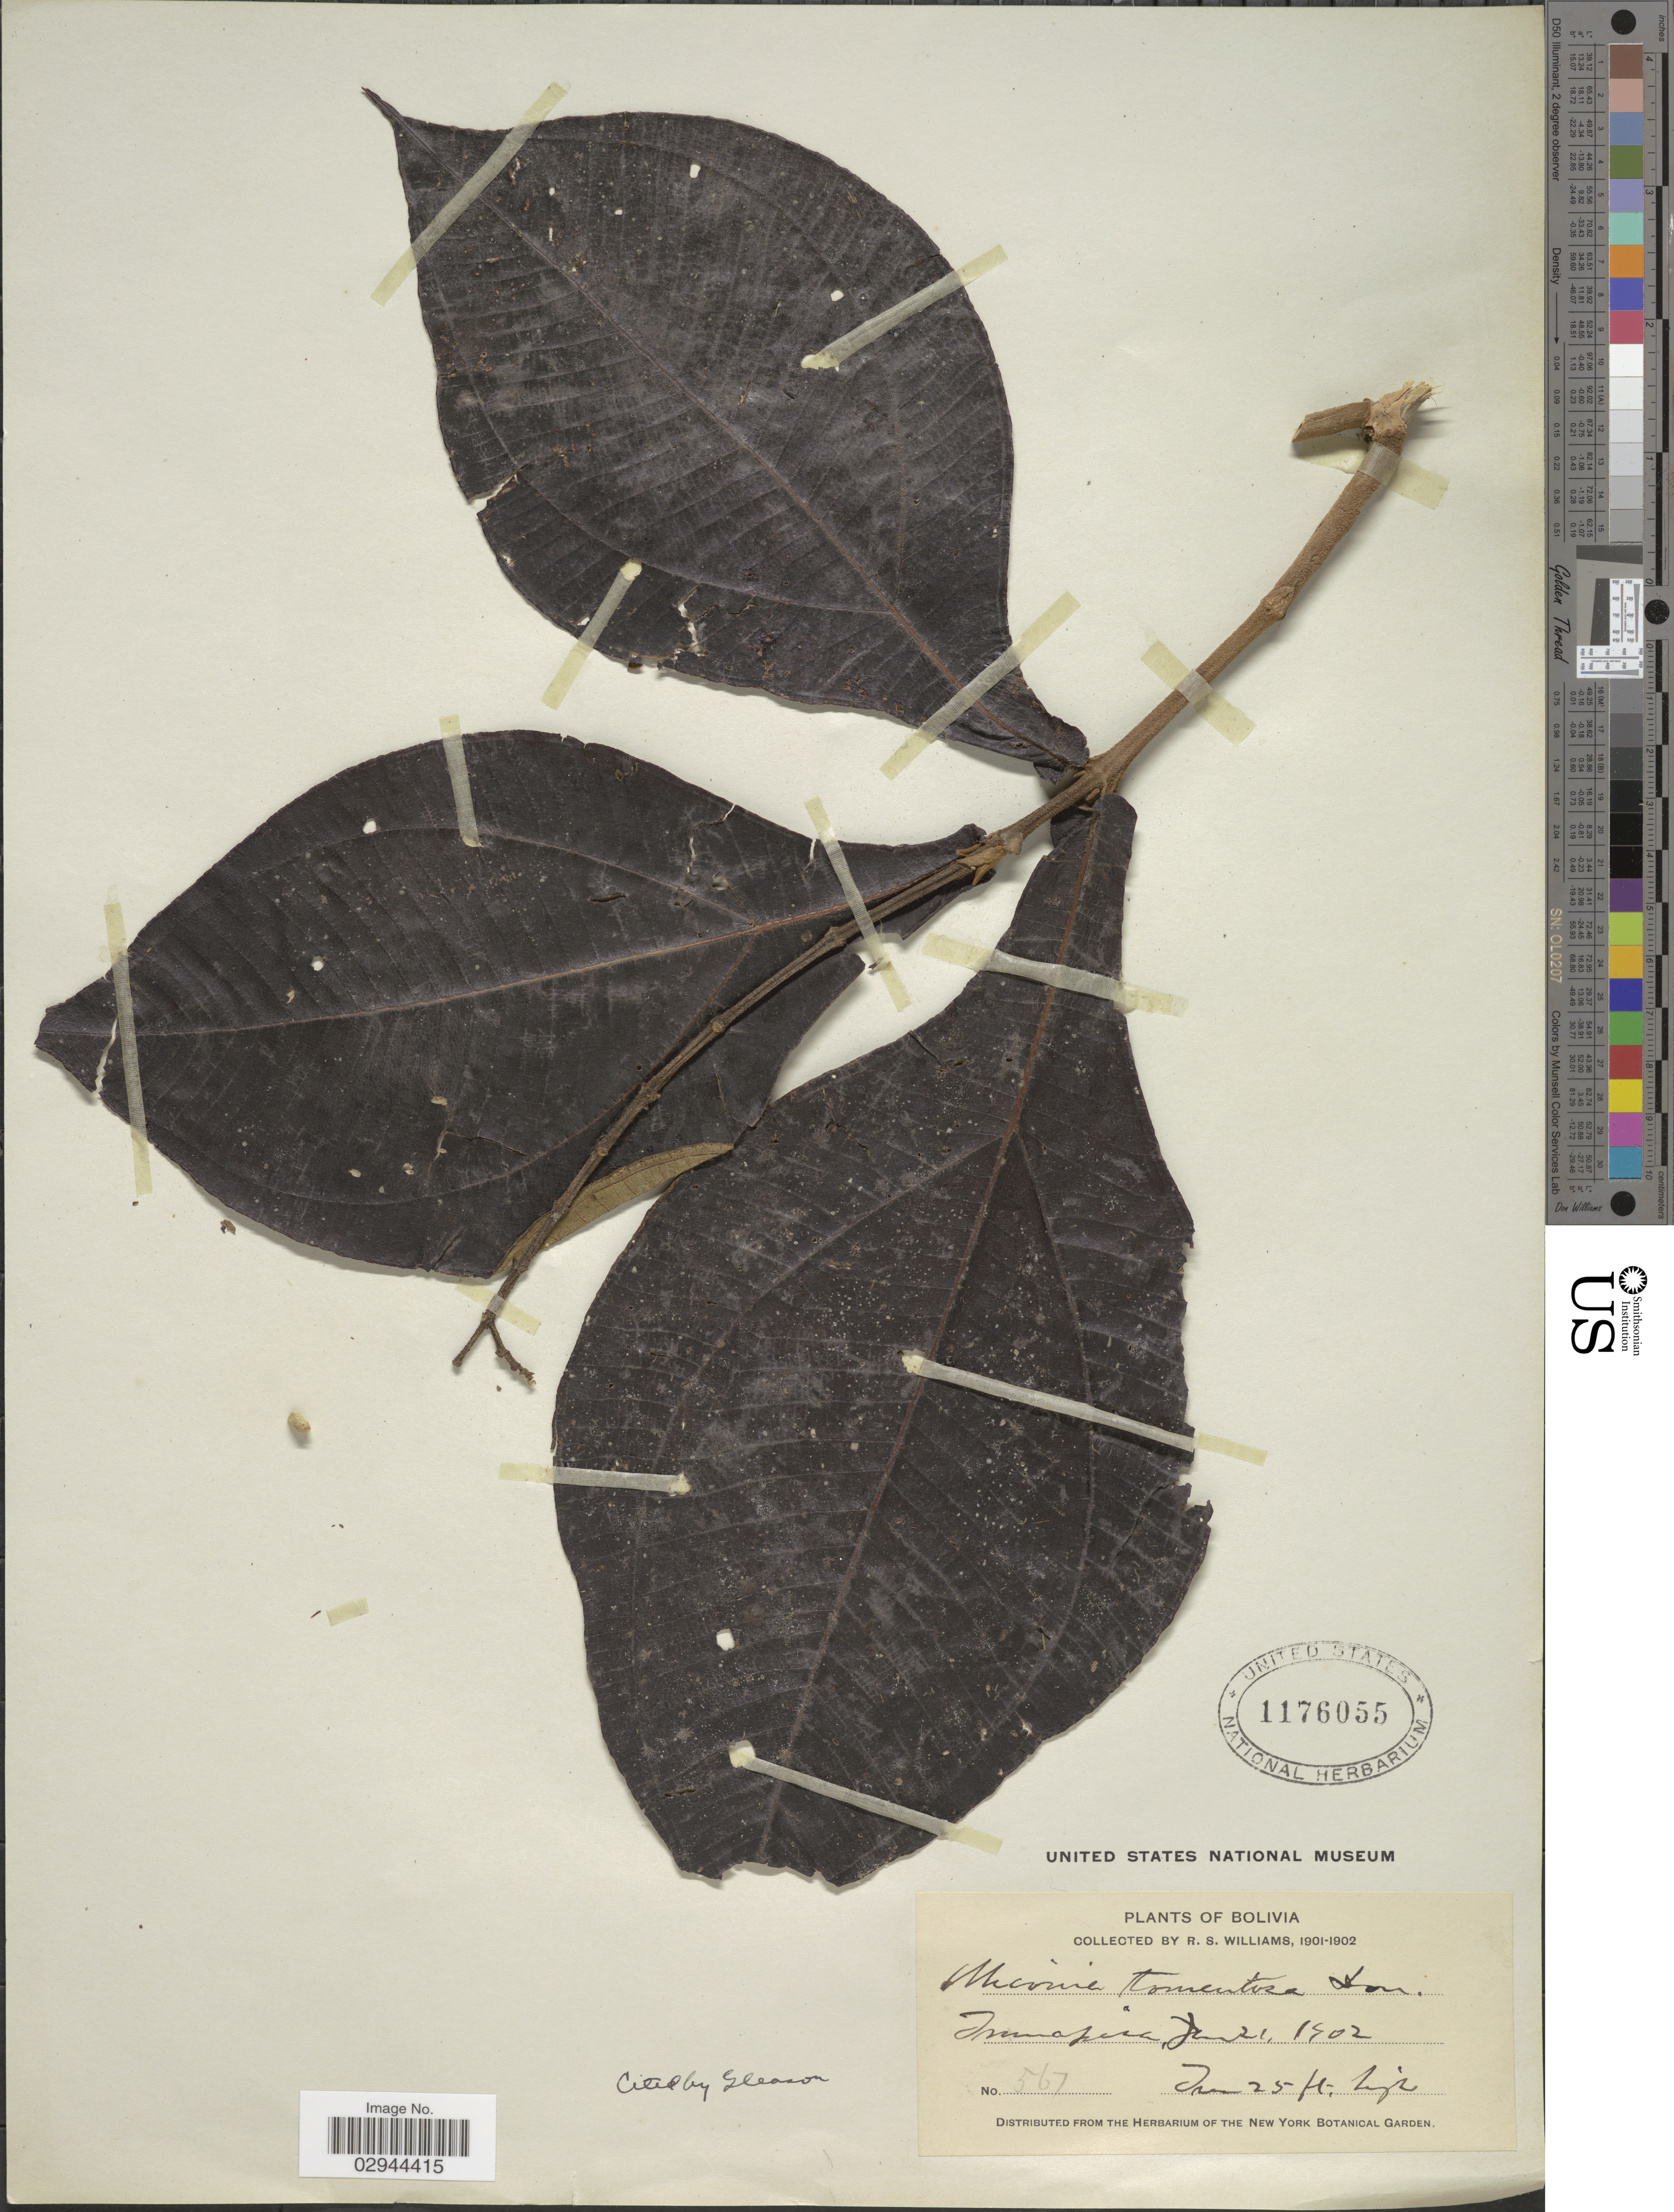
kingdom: Plantae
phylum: Tracheophyta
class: Magnoliopsida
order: Myrtales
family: Melastomataceae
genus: Miconia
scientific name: Miconia tomentosa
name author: (Rich.) D. Don ex DC.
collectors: R. S. Williams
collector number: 567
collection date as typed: Jan. 21, 1902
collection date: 1902-01-21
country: Bolivia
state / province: La Paz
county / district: Iturralde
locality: Tumupasa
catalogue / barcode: US 1176055